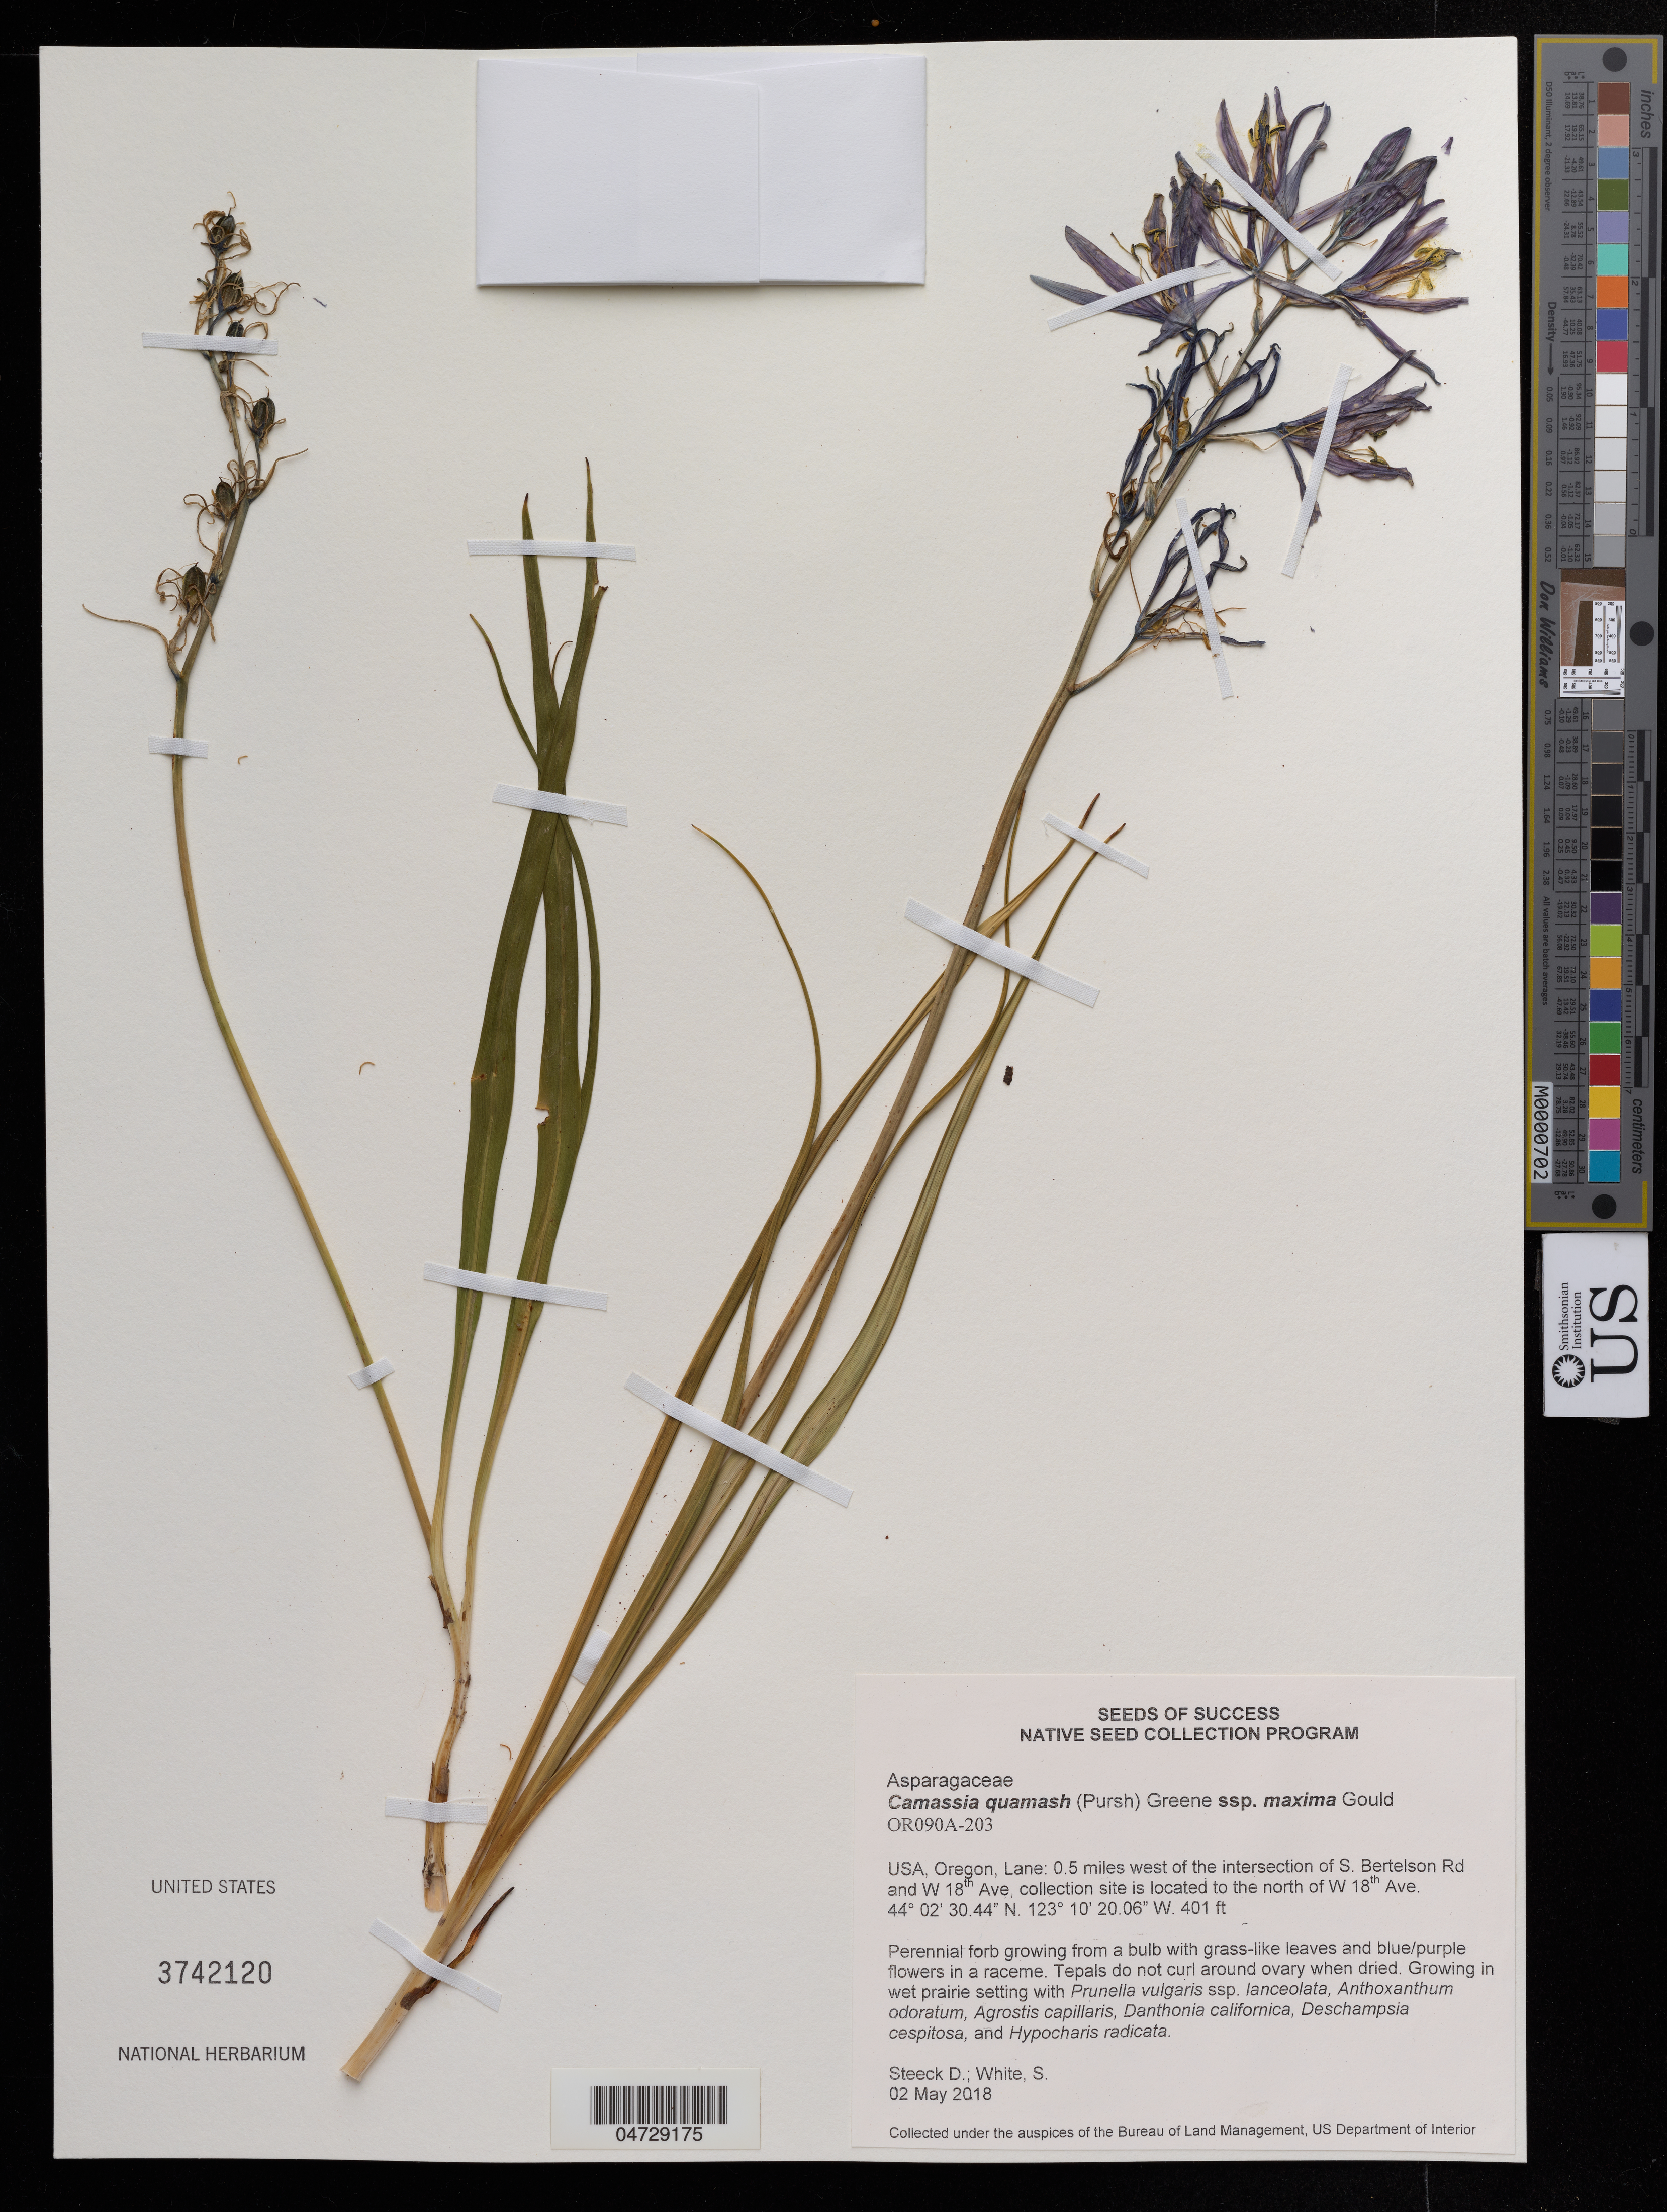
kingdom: Plantae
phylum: Tracheophyta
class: Liliopsida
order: Asparagales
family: Asparagaceae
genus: Camassia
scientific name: Camassia quamash subsp. maxima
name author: Gould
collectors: D. Steeck & S. White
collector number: OR090A-203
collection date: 2018-05-02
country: United States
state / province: Oregon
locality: Lane: 0.5 miles west of the intersection of S. Bertelson Rd and W 18th Ave, collection site is located to the north of W 18th Ave.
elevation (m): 122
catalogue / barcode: US 3742120